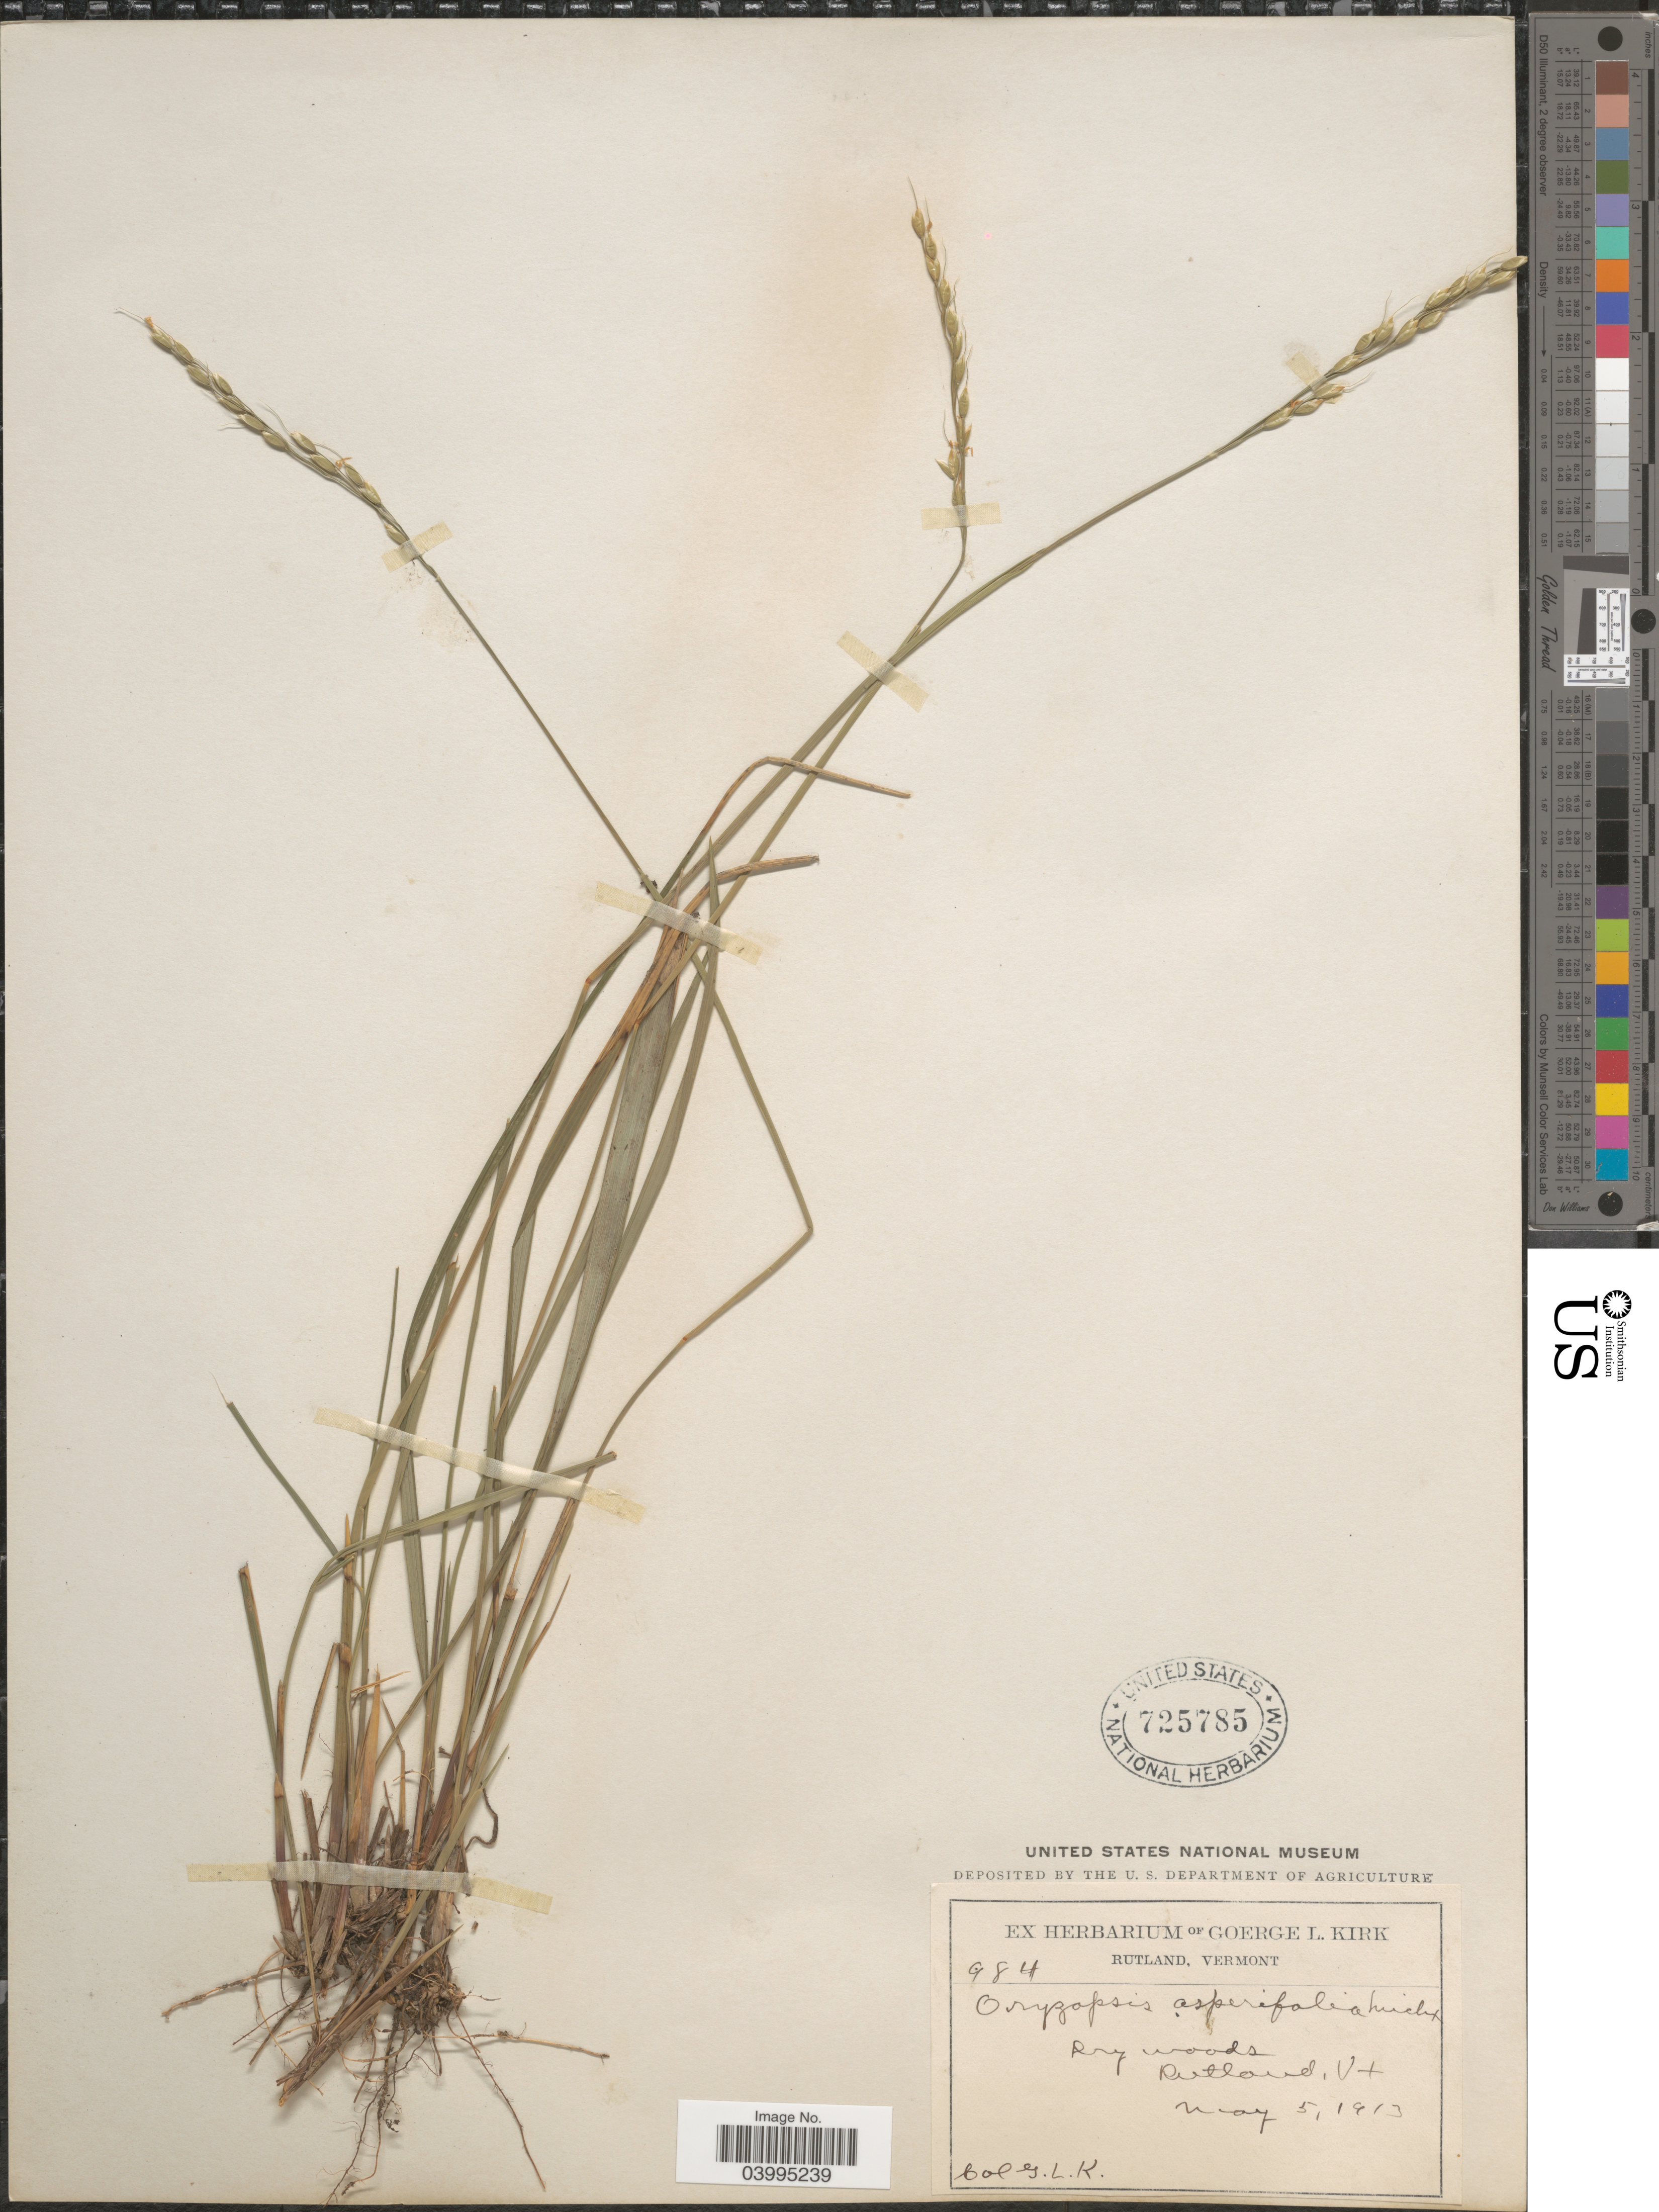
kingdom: Plantae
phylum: Tracheophyta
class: Liliopsida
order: Poales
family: Poaceae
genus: Oryzopsis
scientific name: Oryzopsis asperifolia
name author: Michx.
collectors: G. Kirk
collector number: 984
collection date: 1913-05-05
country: United States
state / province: Vermont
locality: Dry woods. Rutland.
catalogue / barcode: US 725785